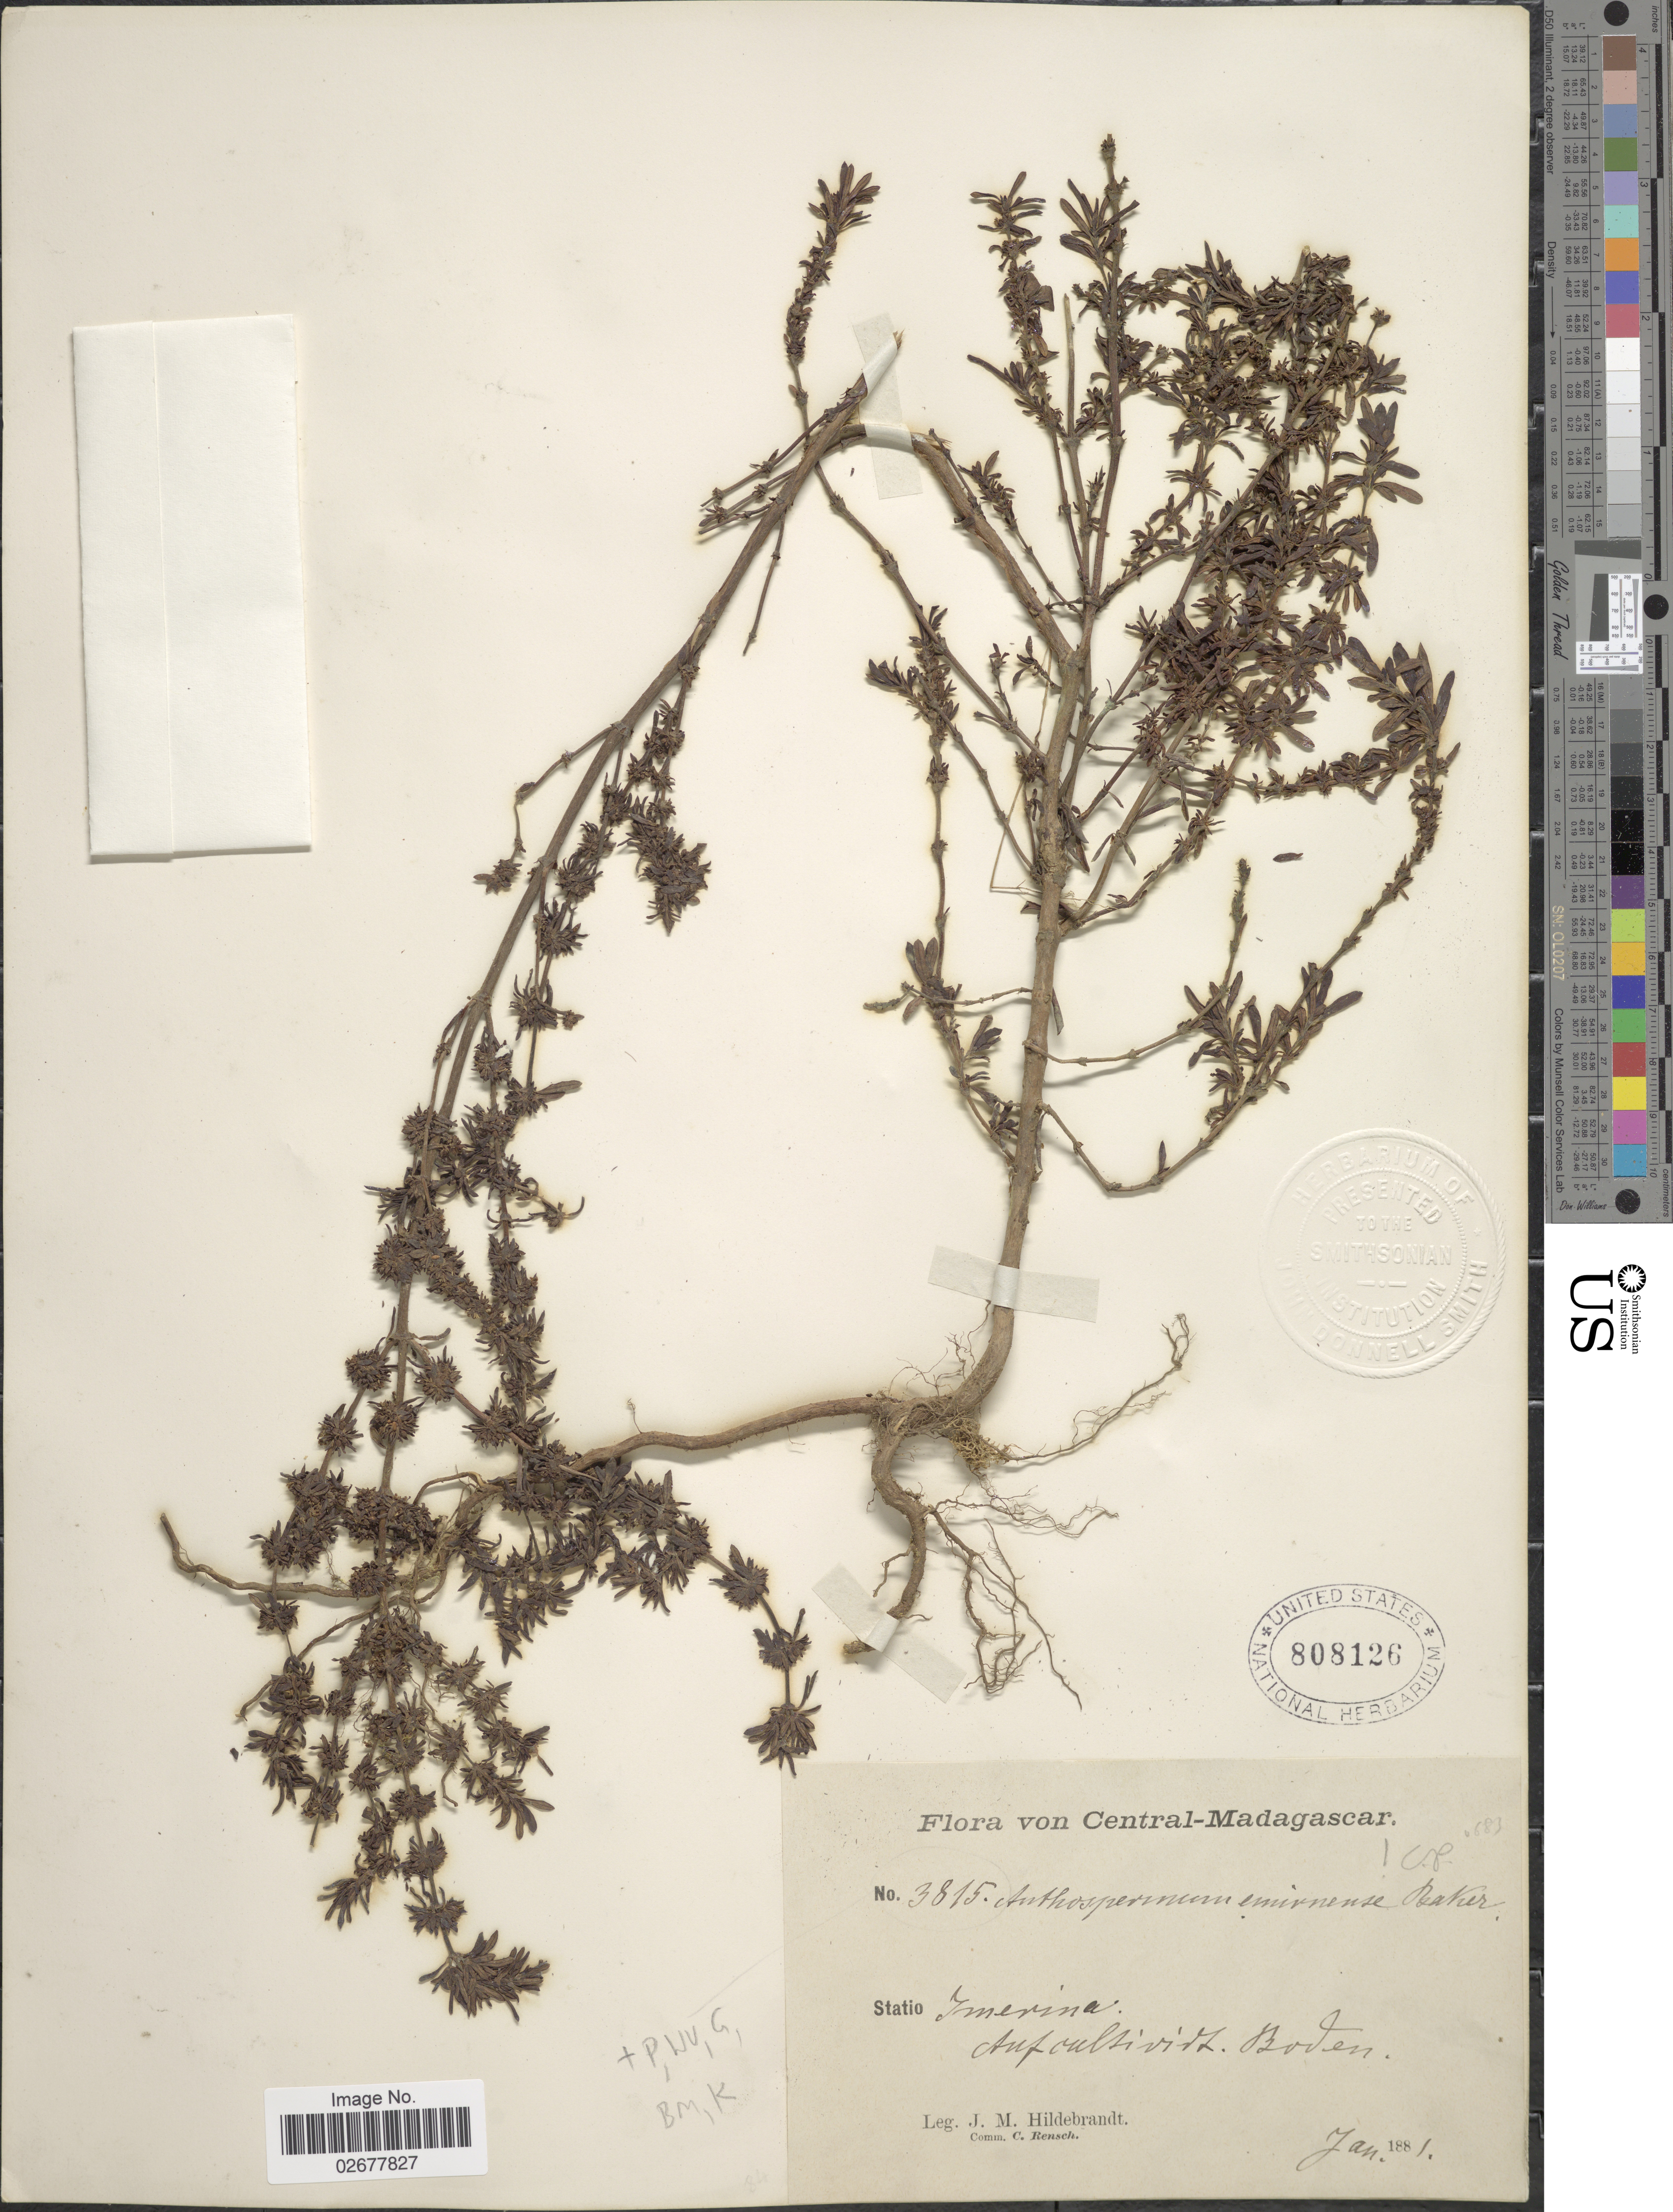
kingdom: Plantae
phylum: Tracheophyta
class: Magnoliopsida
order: Gentianales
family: Rubiaceae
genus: Anthospermum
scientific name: Anthospermum emirnense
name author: Baker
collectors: J. Hildebrandt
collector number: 3815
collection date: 1881-01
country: Madagascar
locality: Central-Madagascar, Statio Imerina.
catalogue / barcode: US 808126